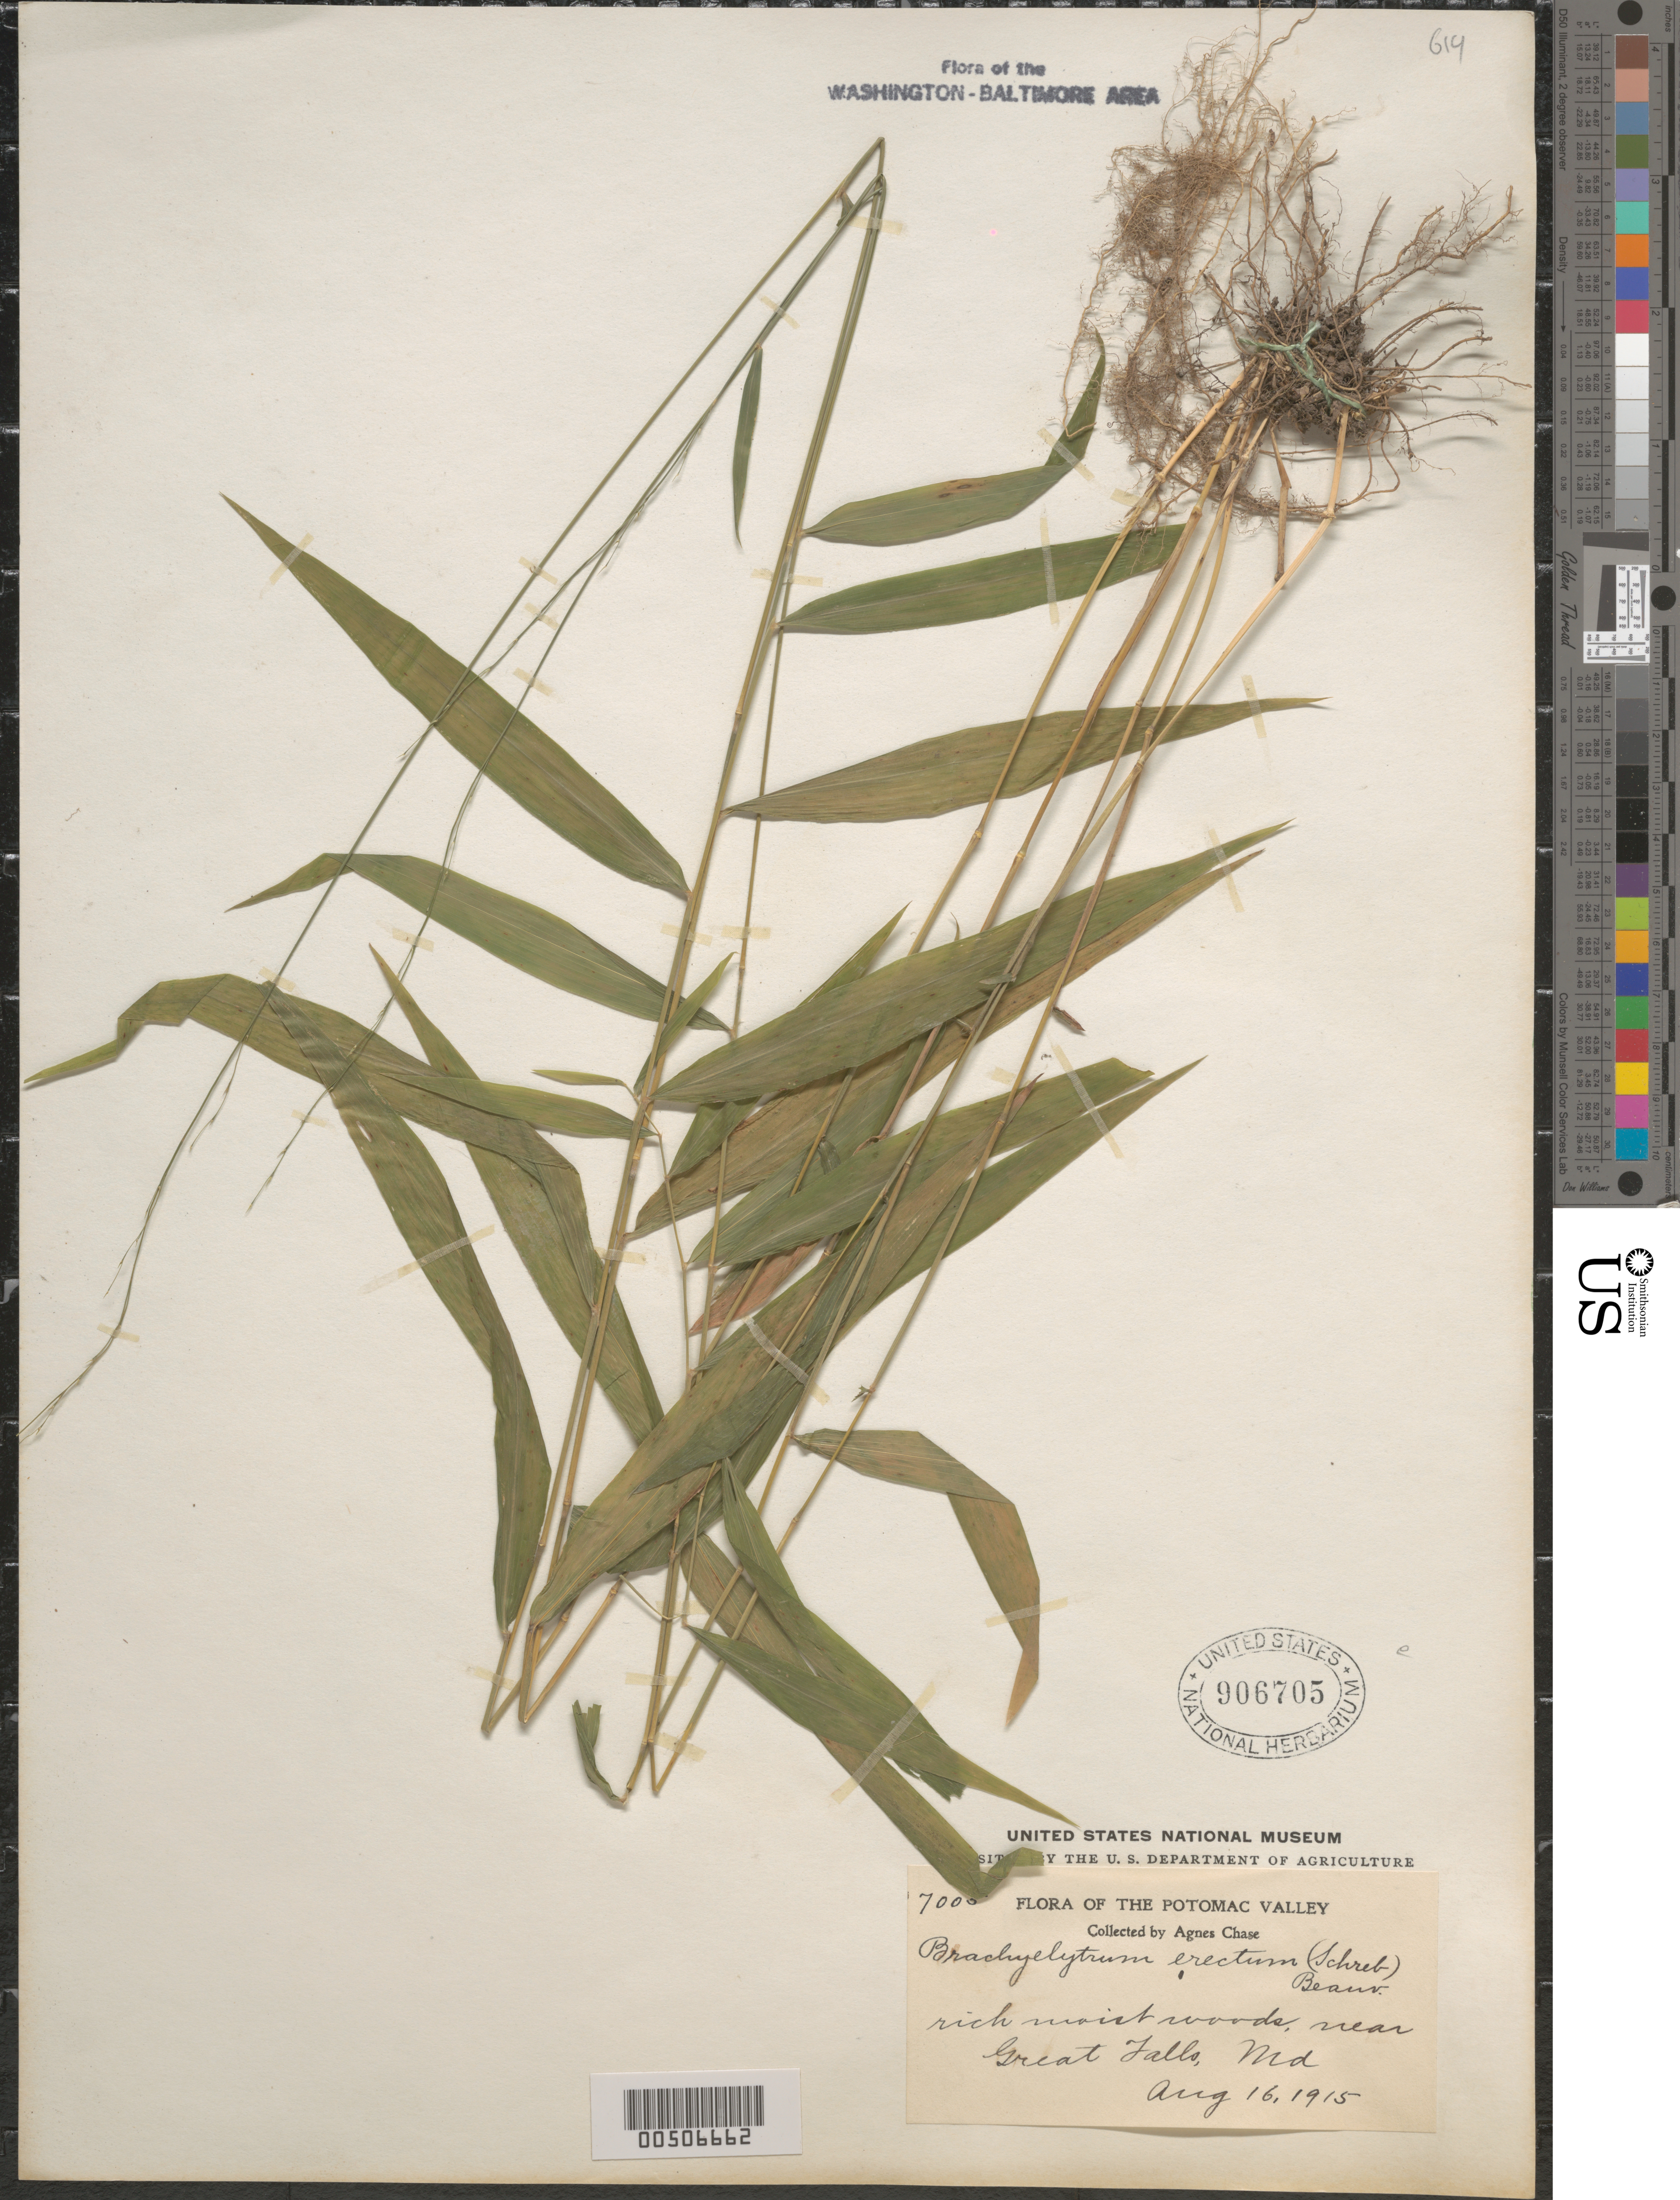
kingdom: Plantae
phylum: Tracheophyta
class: Liliopsida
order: Poales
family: Poaceae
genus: Brachyelytrum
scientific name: Brachyelytrum erectum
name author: (Schreb.) P. Beauv.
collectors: A. Chase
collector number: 7005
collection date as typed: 16 Aug 1915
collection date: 1915-08-16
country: United States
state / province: Maryland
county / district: Montgomery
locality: Great Falls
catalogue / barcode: US 906705